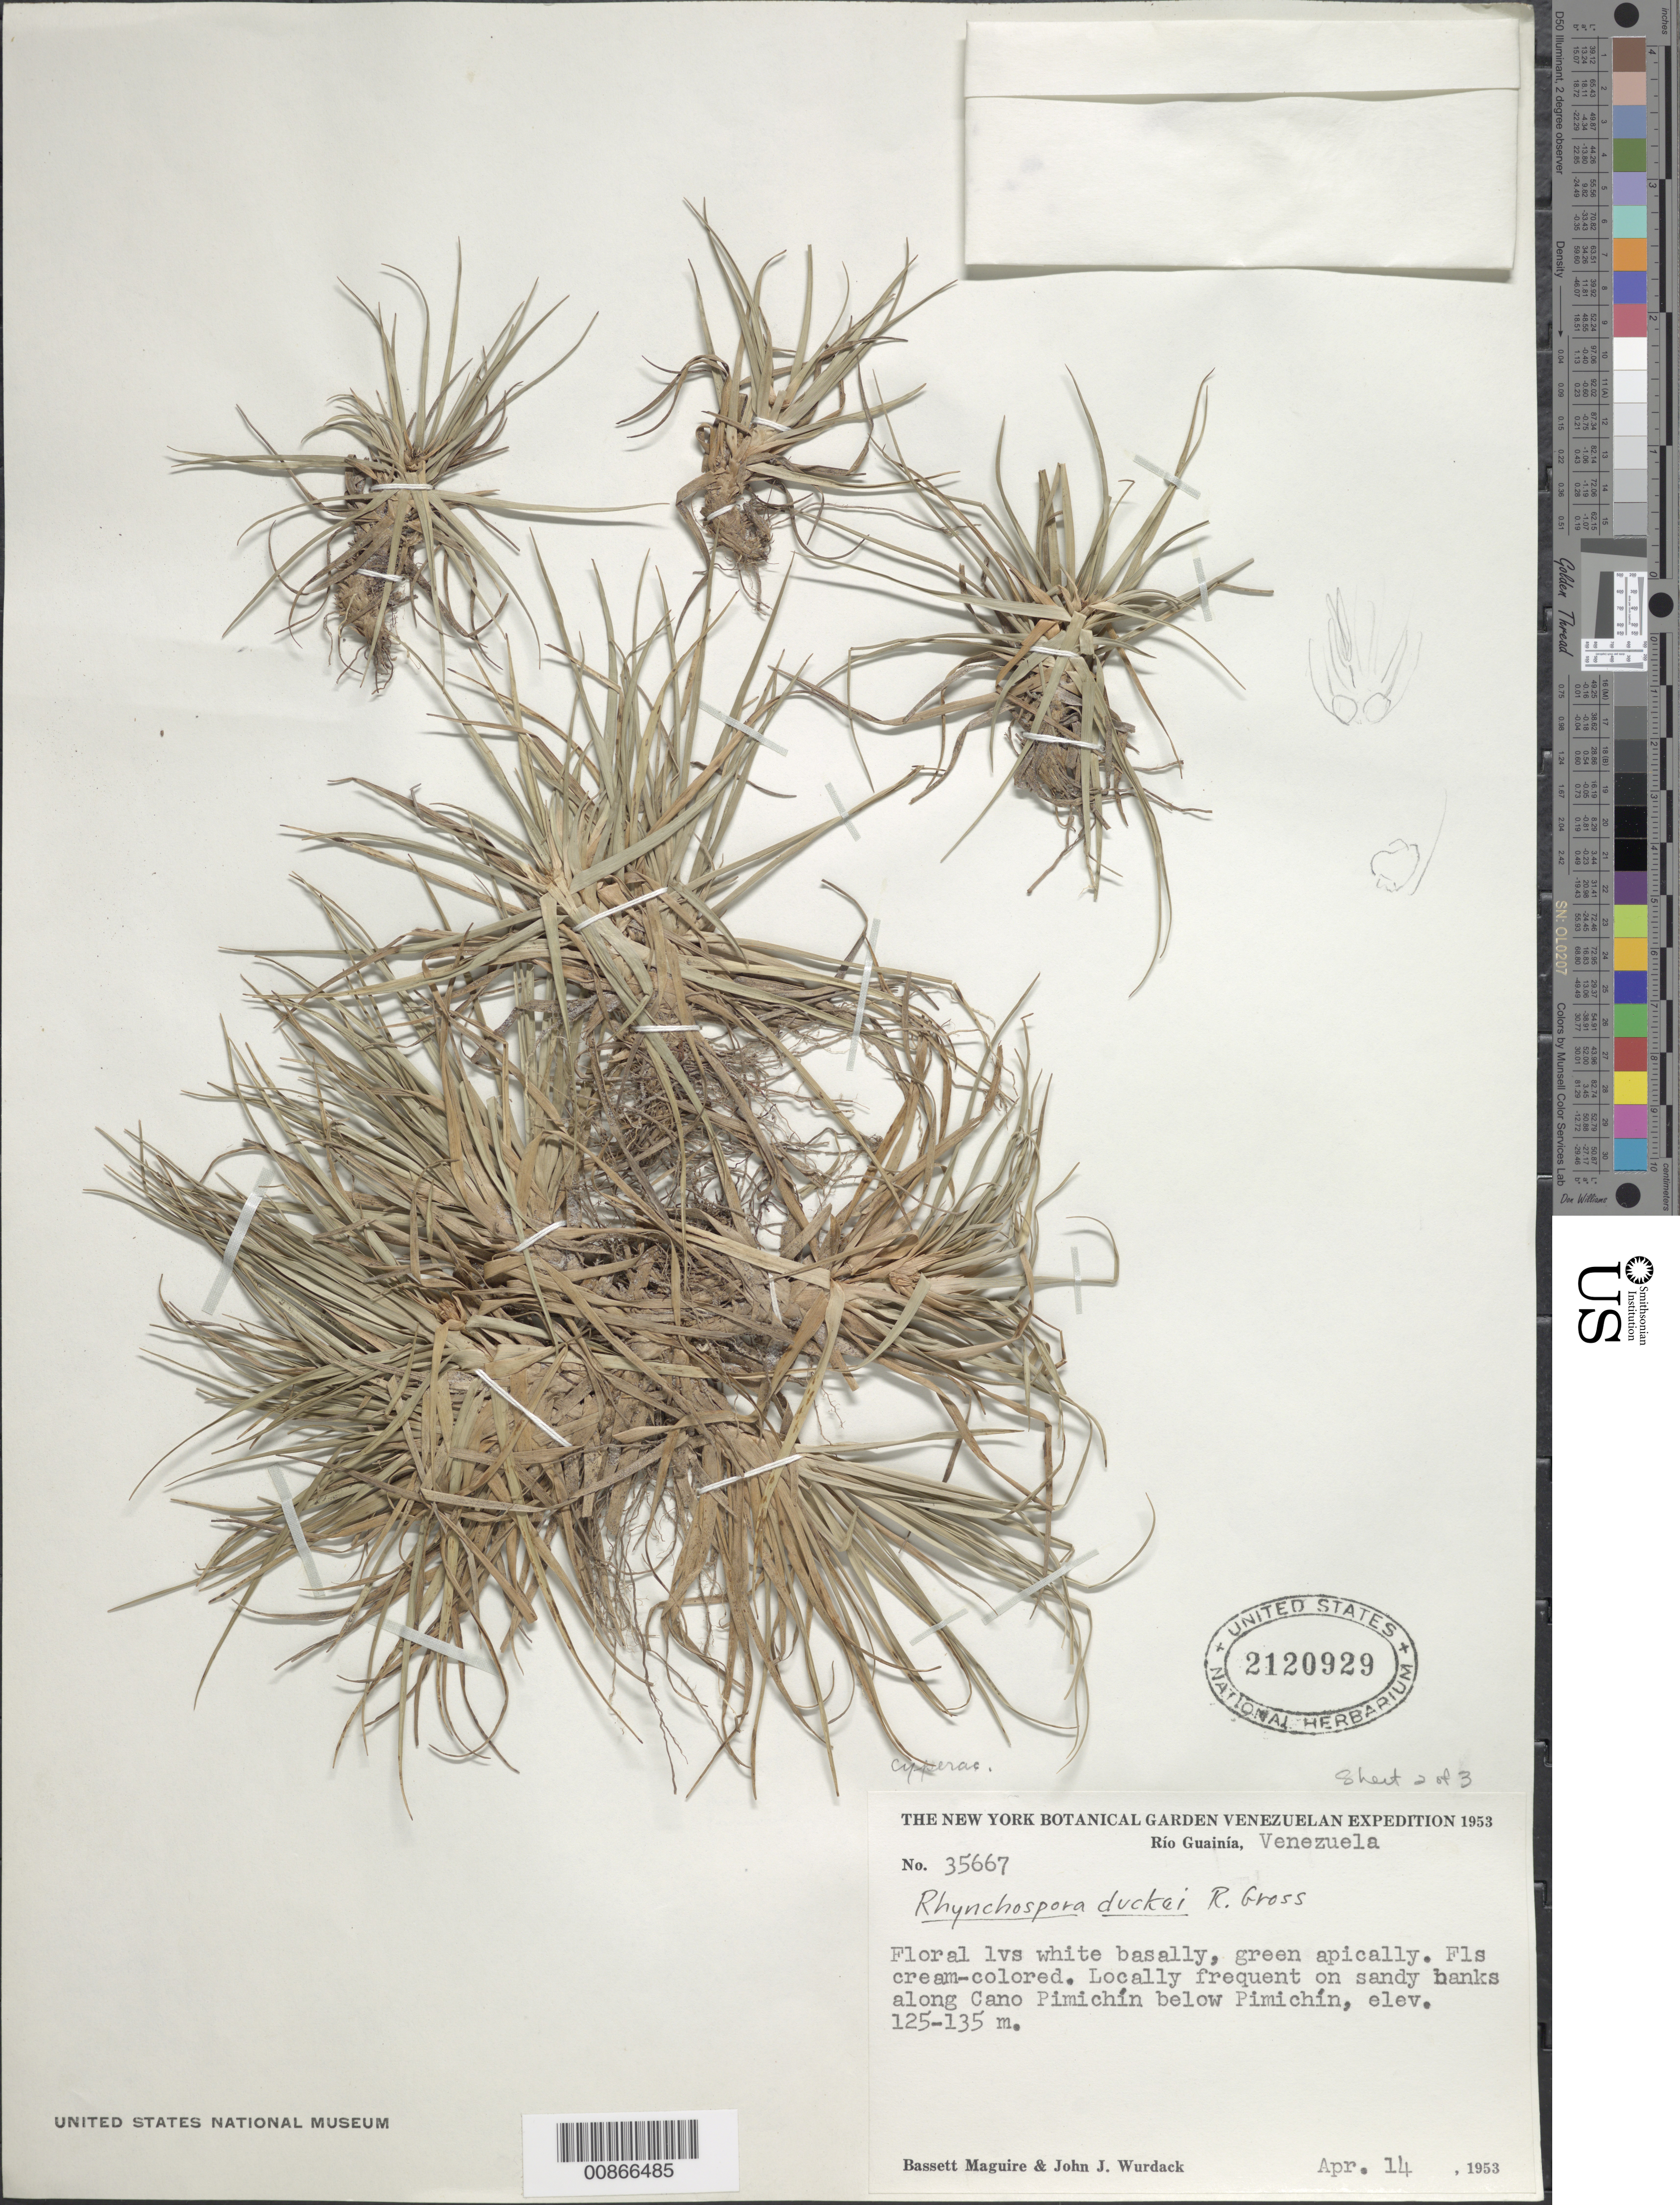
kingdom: Plantae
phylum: Tracheophyta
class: Liliopsida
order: Poales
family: Cyperaceae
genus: Rhynchospora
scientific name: Rhynchospora duckei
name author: Gross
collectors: B. Maguire & J. J. Wurdack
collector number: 35667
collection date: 1953-04-14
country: Venezuela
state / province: Amazonas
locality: Río Guainía, Locally frequent on sandy banks along Cano Pimichín below Pimichín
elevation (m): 125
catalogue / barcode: US 2120929